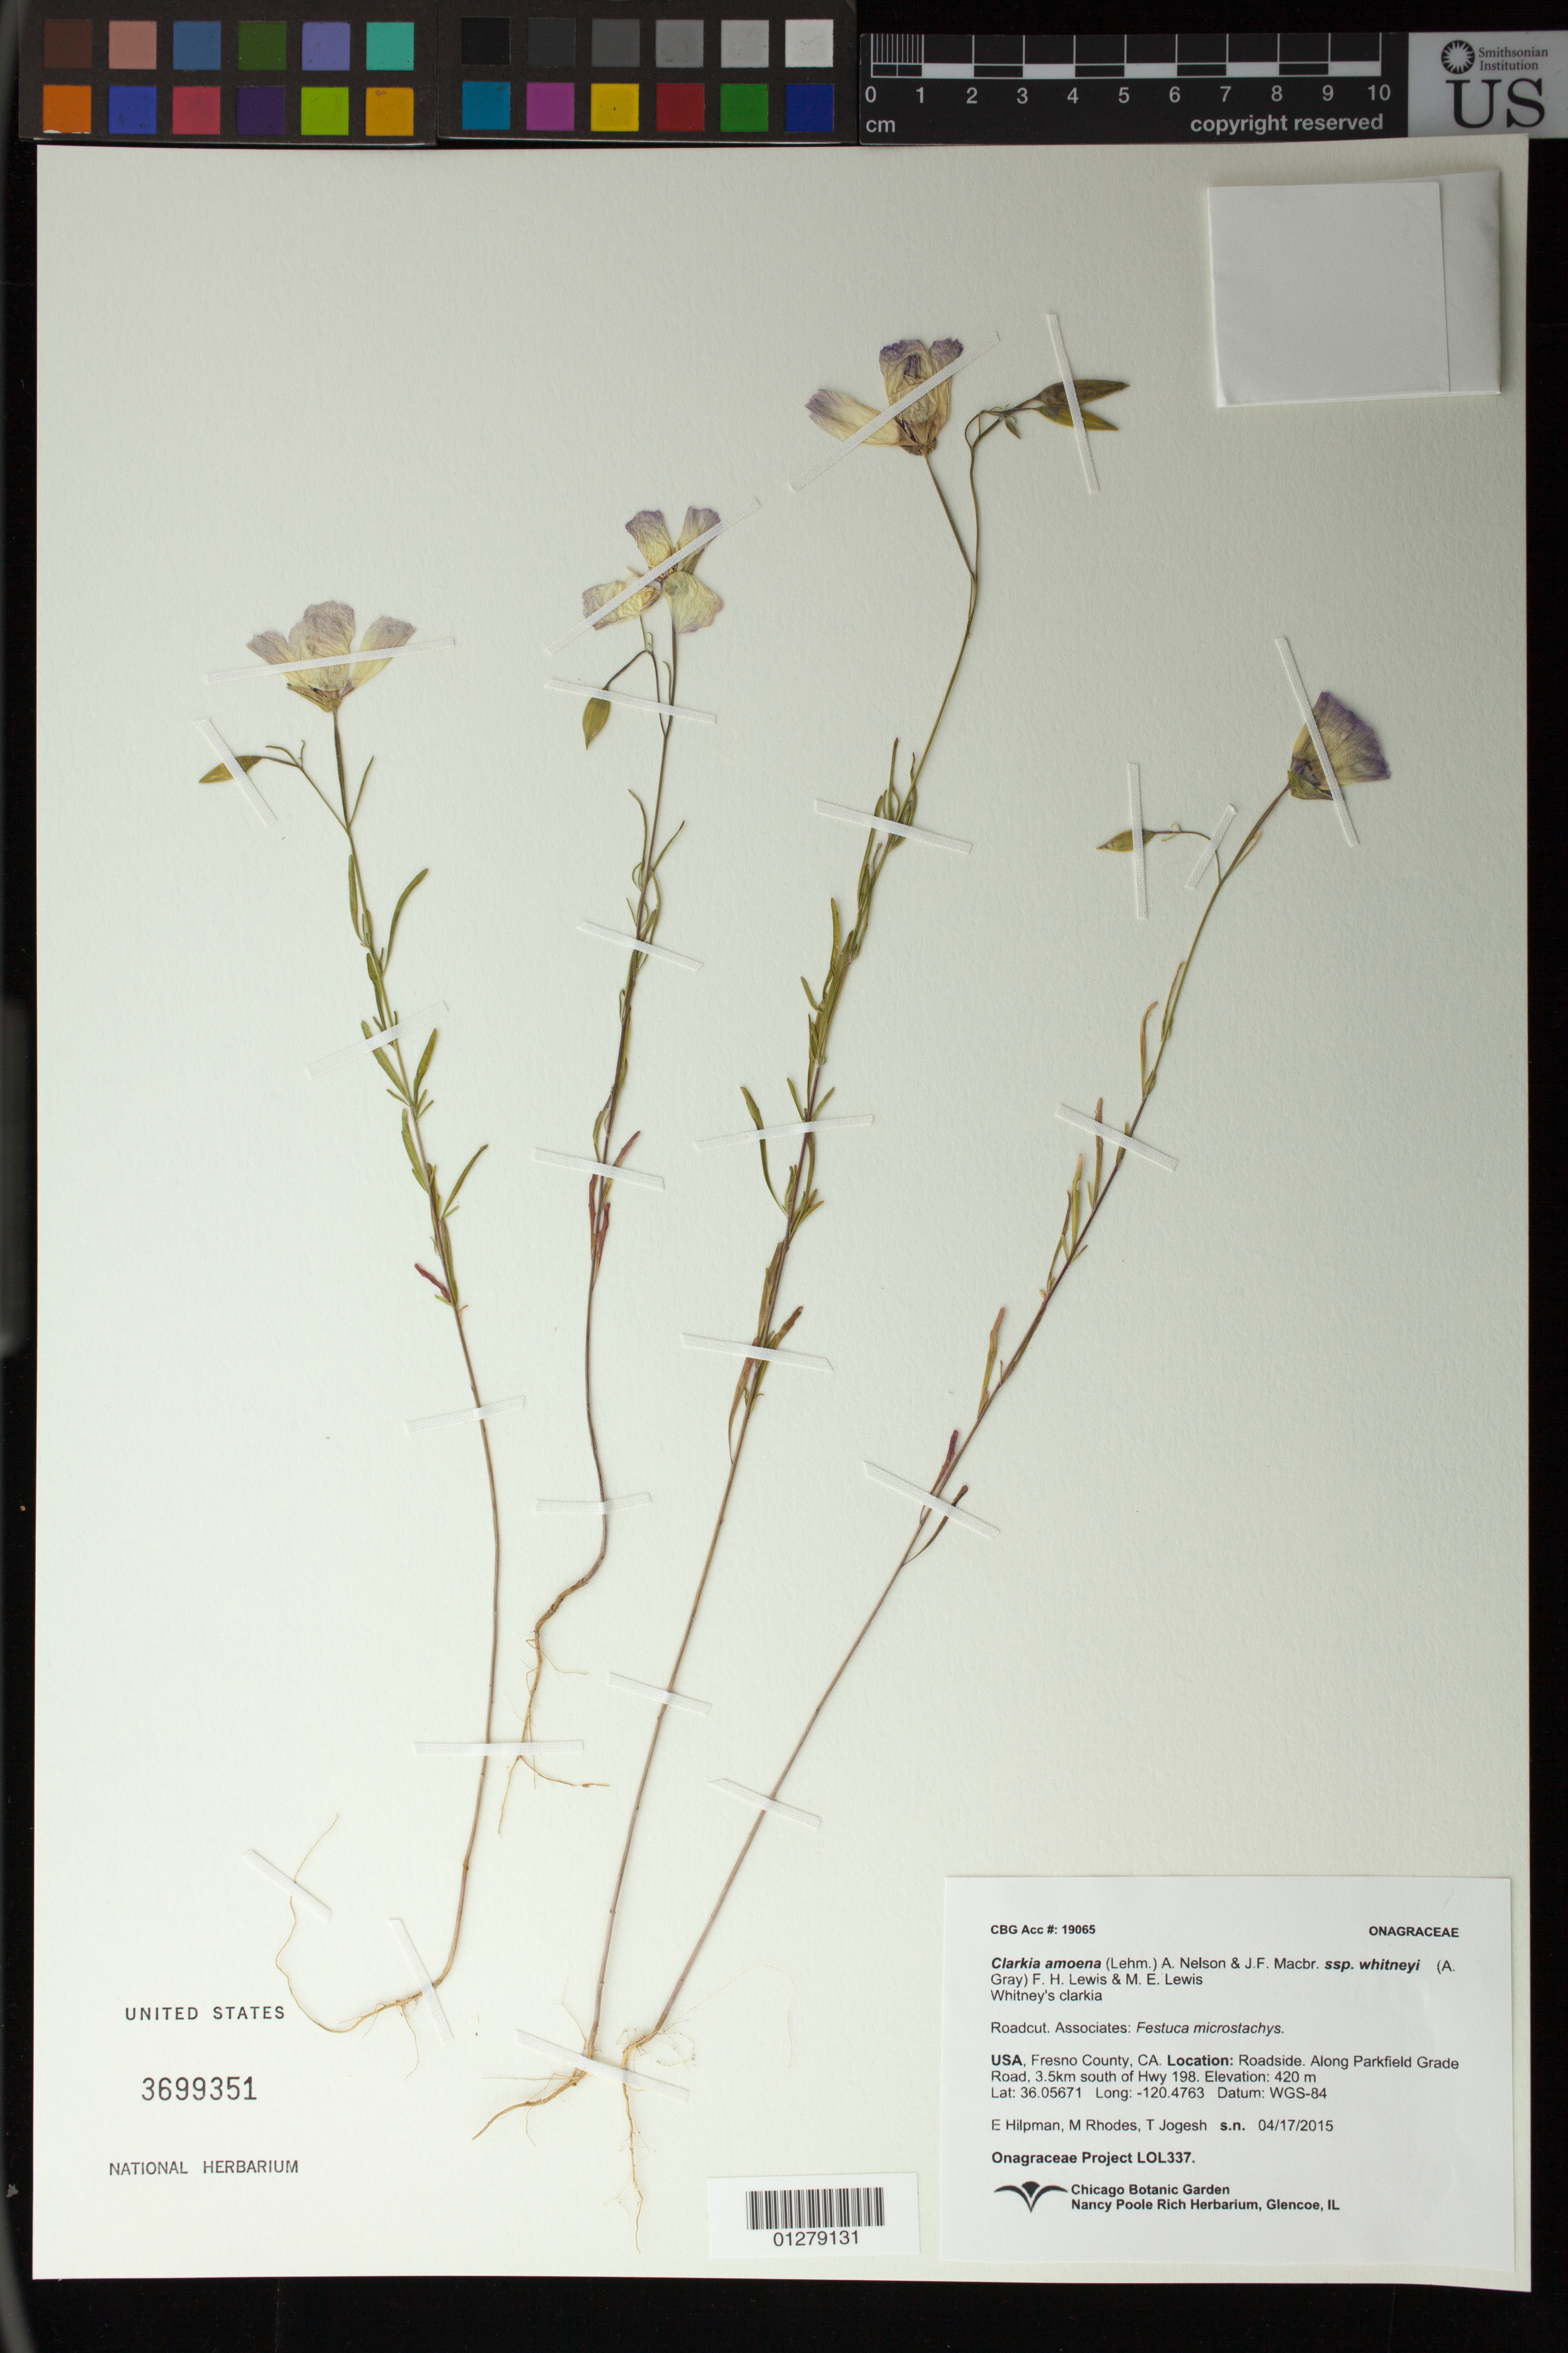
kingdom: Plantae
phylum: Tracheophyta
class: Magnoliopsida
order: Myrtales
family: Onagraceae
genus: Clarkia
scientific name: Clarkia amoena subsp. whitneyi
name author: (A. Gray) F. H. Lewis & M.E. Lewis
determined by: Wagner, W. L., (BOT), Smithsonian Institution - National Museum of Natural History (UNITED STATES)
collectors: E. Hilpman, M. Rhodes & T. Jojesh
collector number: LOL 337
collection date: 2015-04-17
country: United States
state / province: California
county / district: Fresno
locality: Along Parkfield grade road, 3.5km south of Hwy 198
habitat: Roadcut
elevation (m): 420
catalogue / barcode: US 3699351